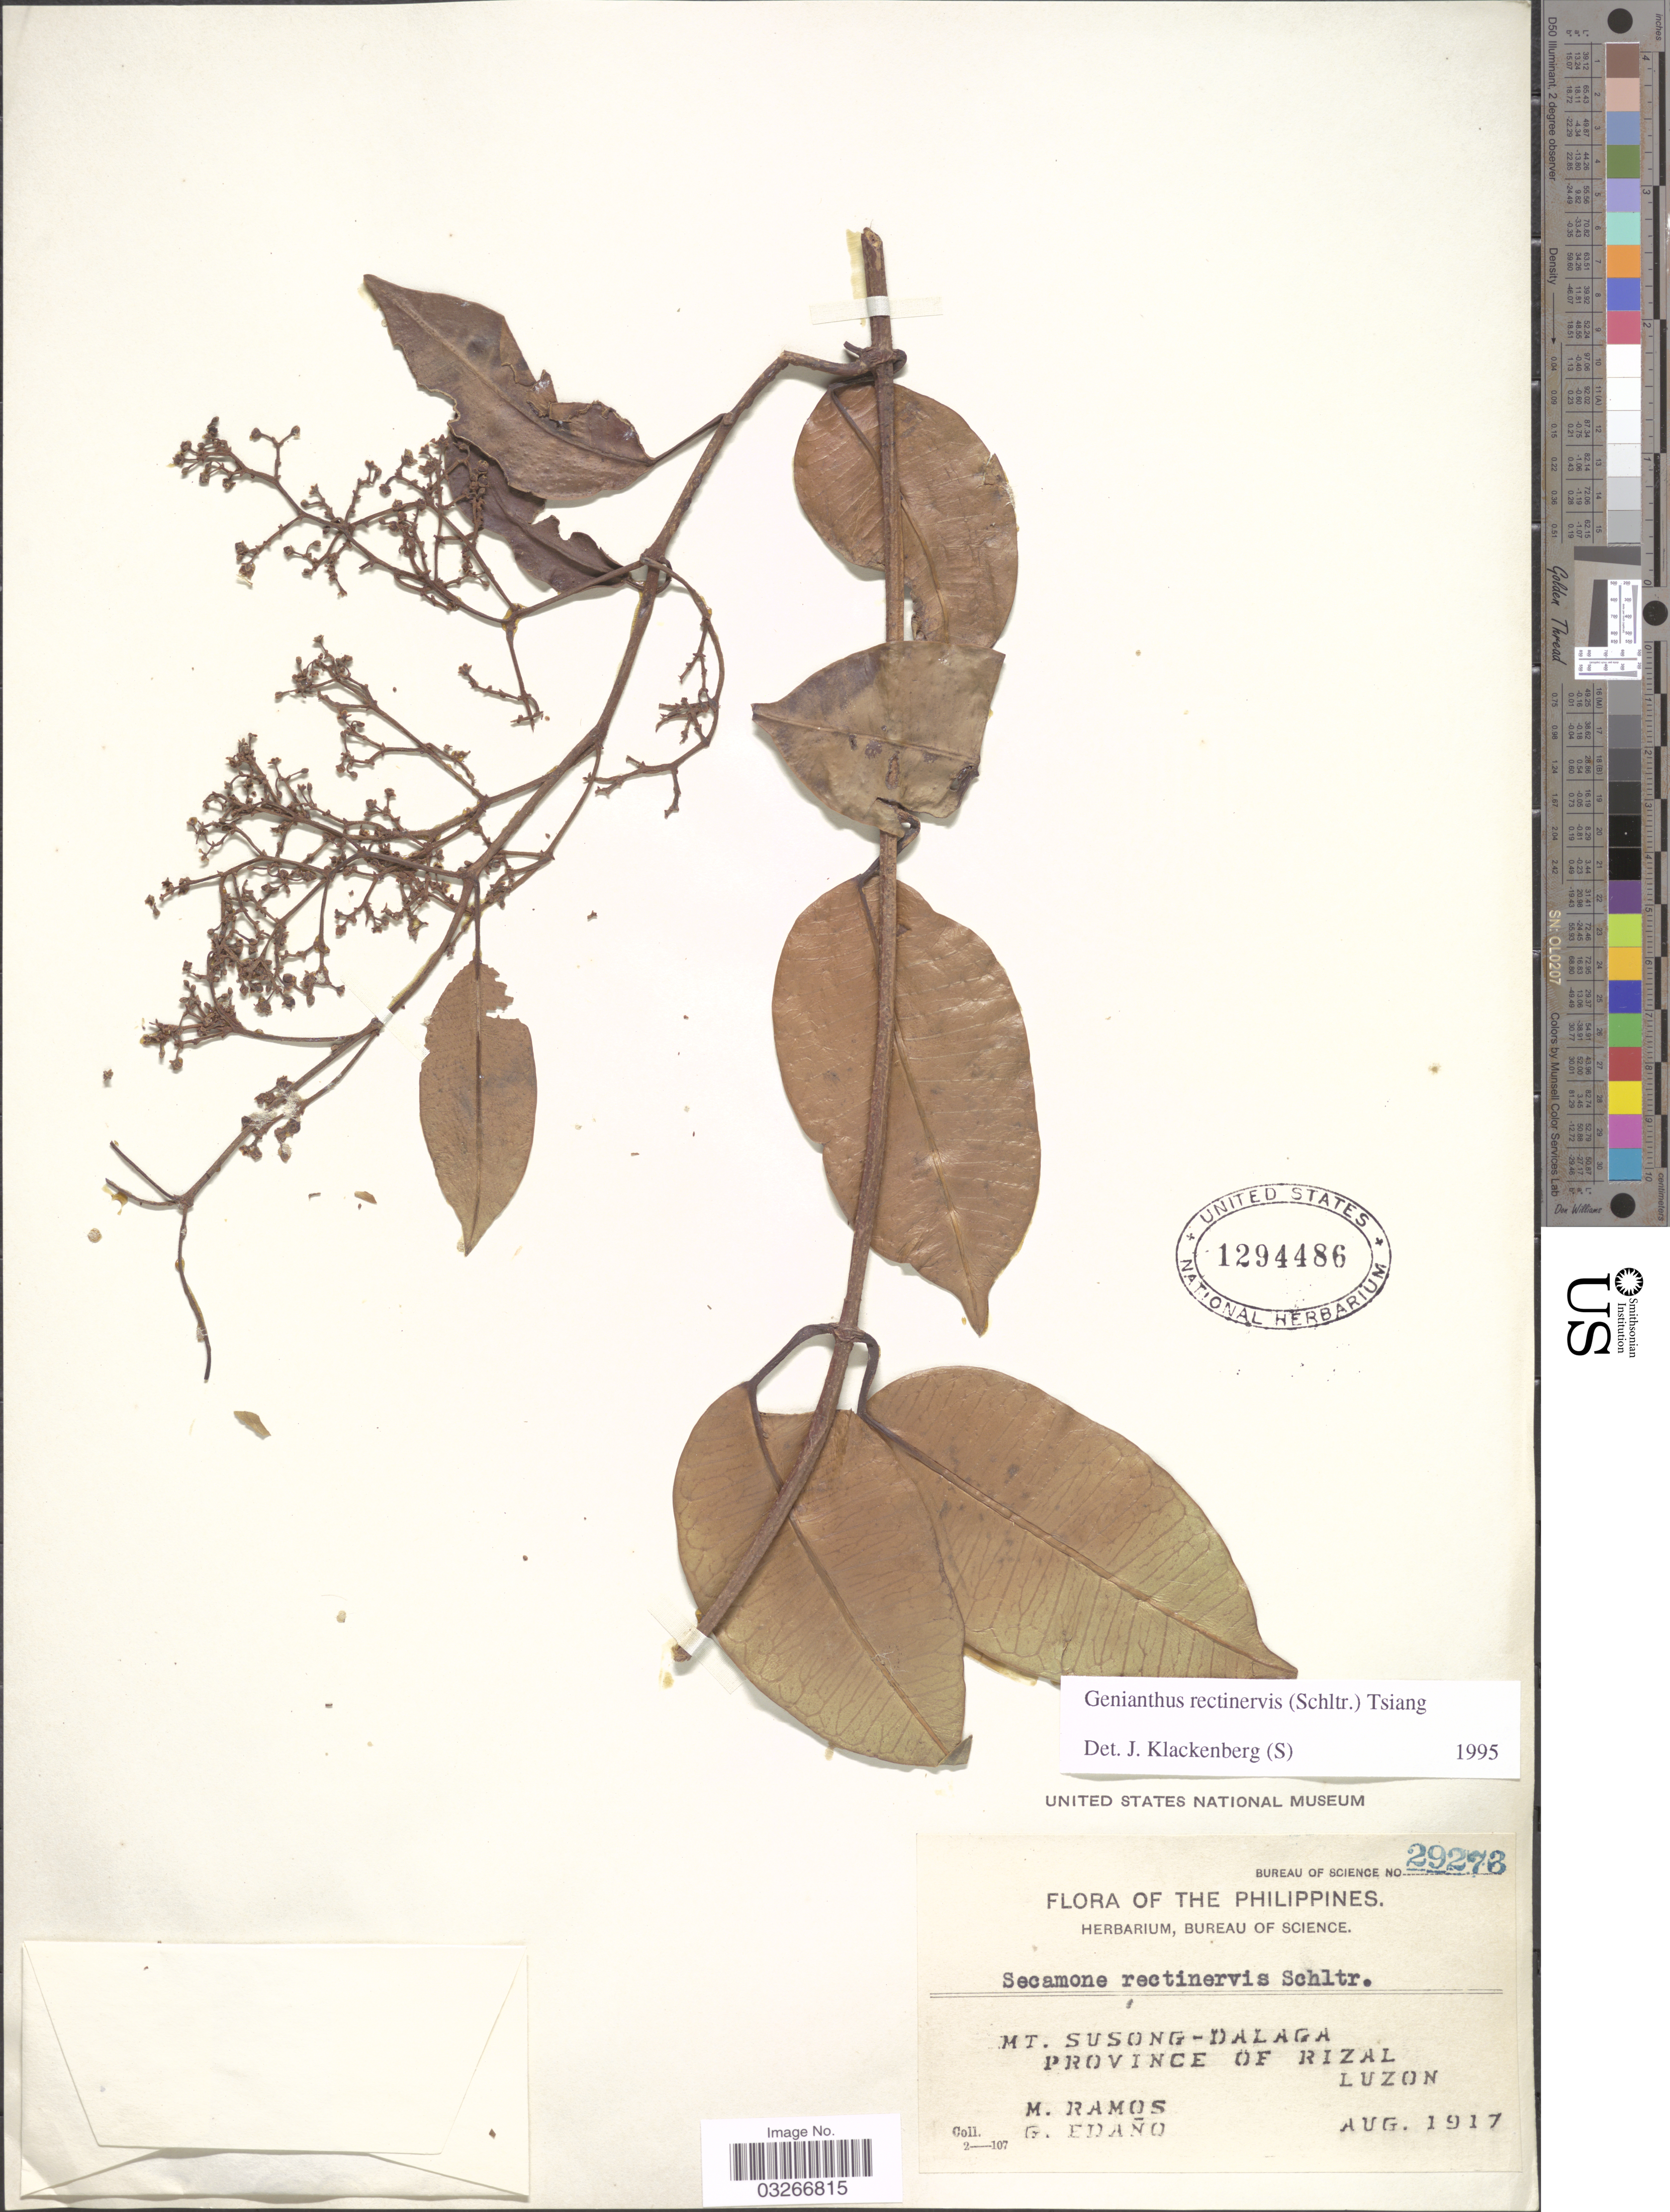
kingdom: Plantae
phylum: Tracheophyta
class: Magnoliopsida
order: Gentianales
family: Apocynaceae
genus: Genianthus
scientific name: Genianthus rectinervis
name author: (Schltr.) Tsiang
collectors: M. Ramos & G. Edaño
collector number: Bureau of Science 29273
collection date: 1917-08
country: Philippines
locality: Mt. Susong-Dalaga, Province of Rizal, Luzon.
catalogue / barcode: US 1294486